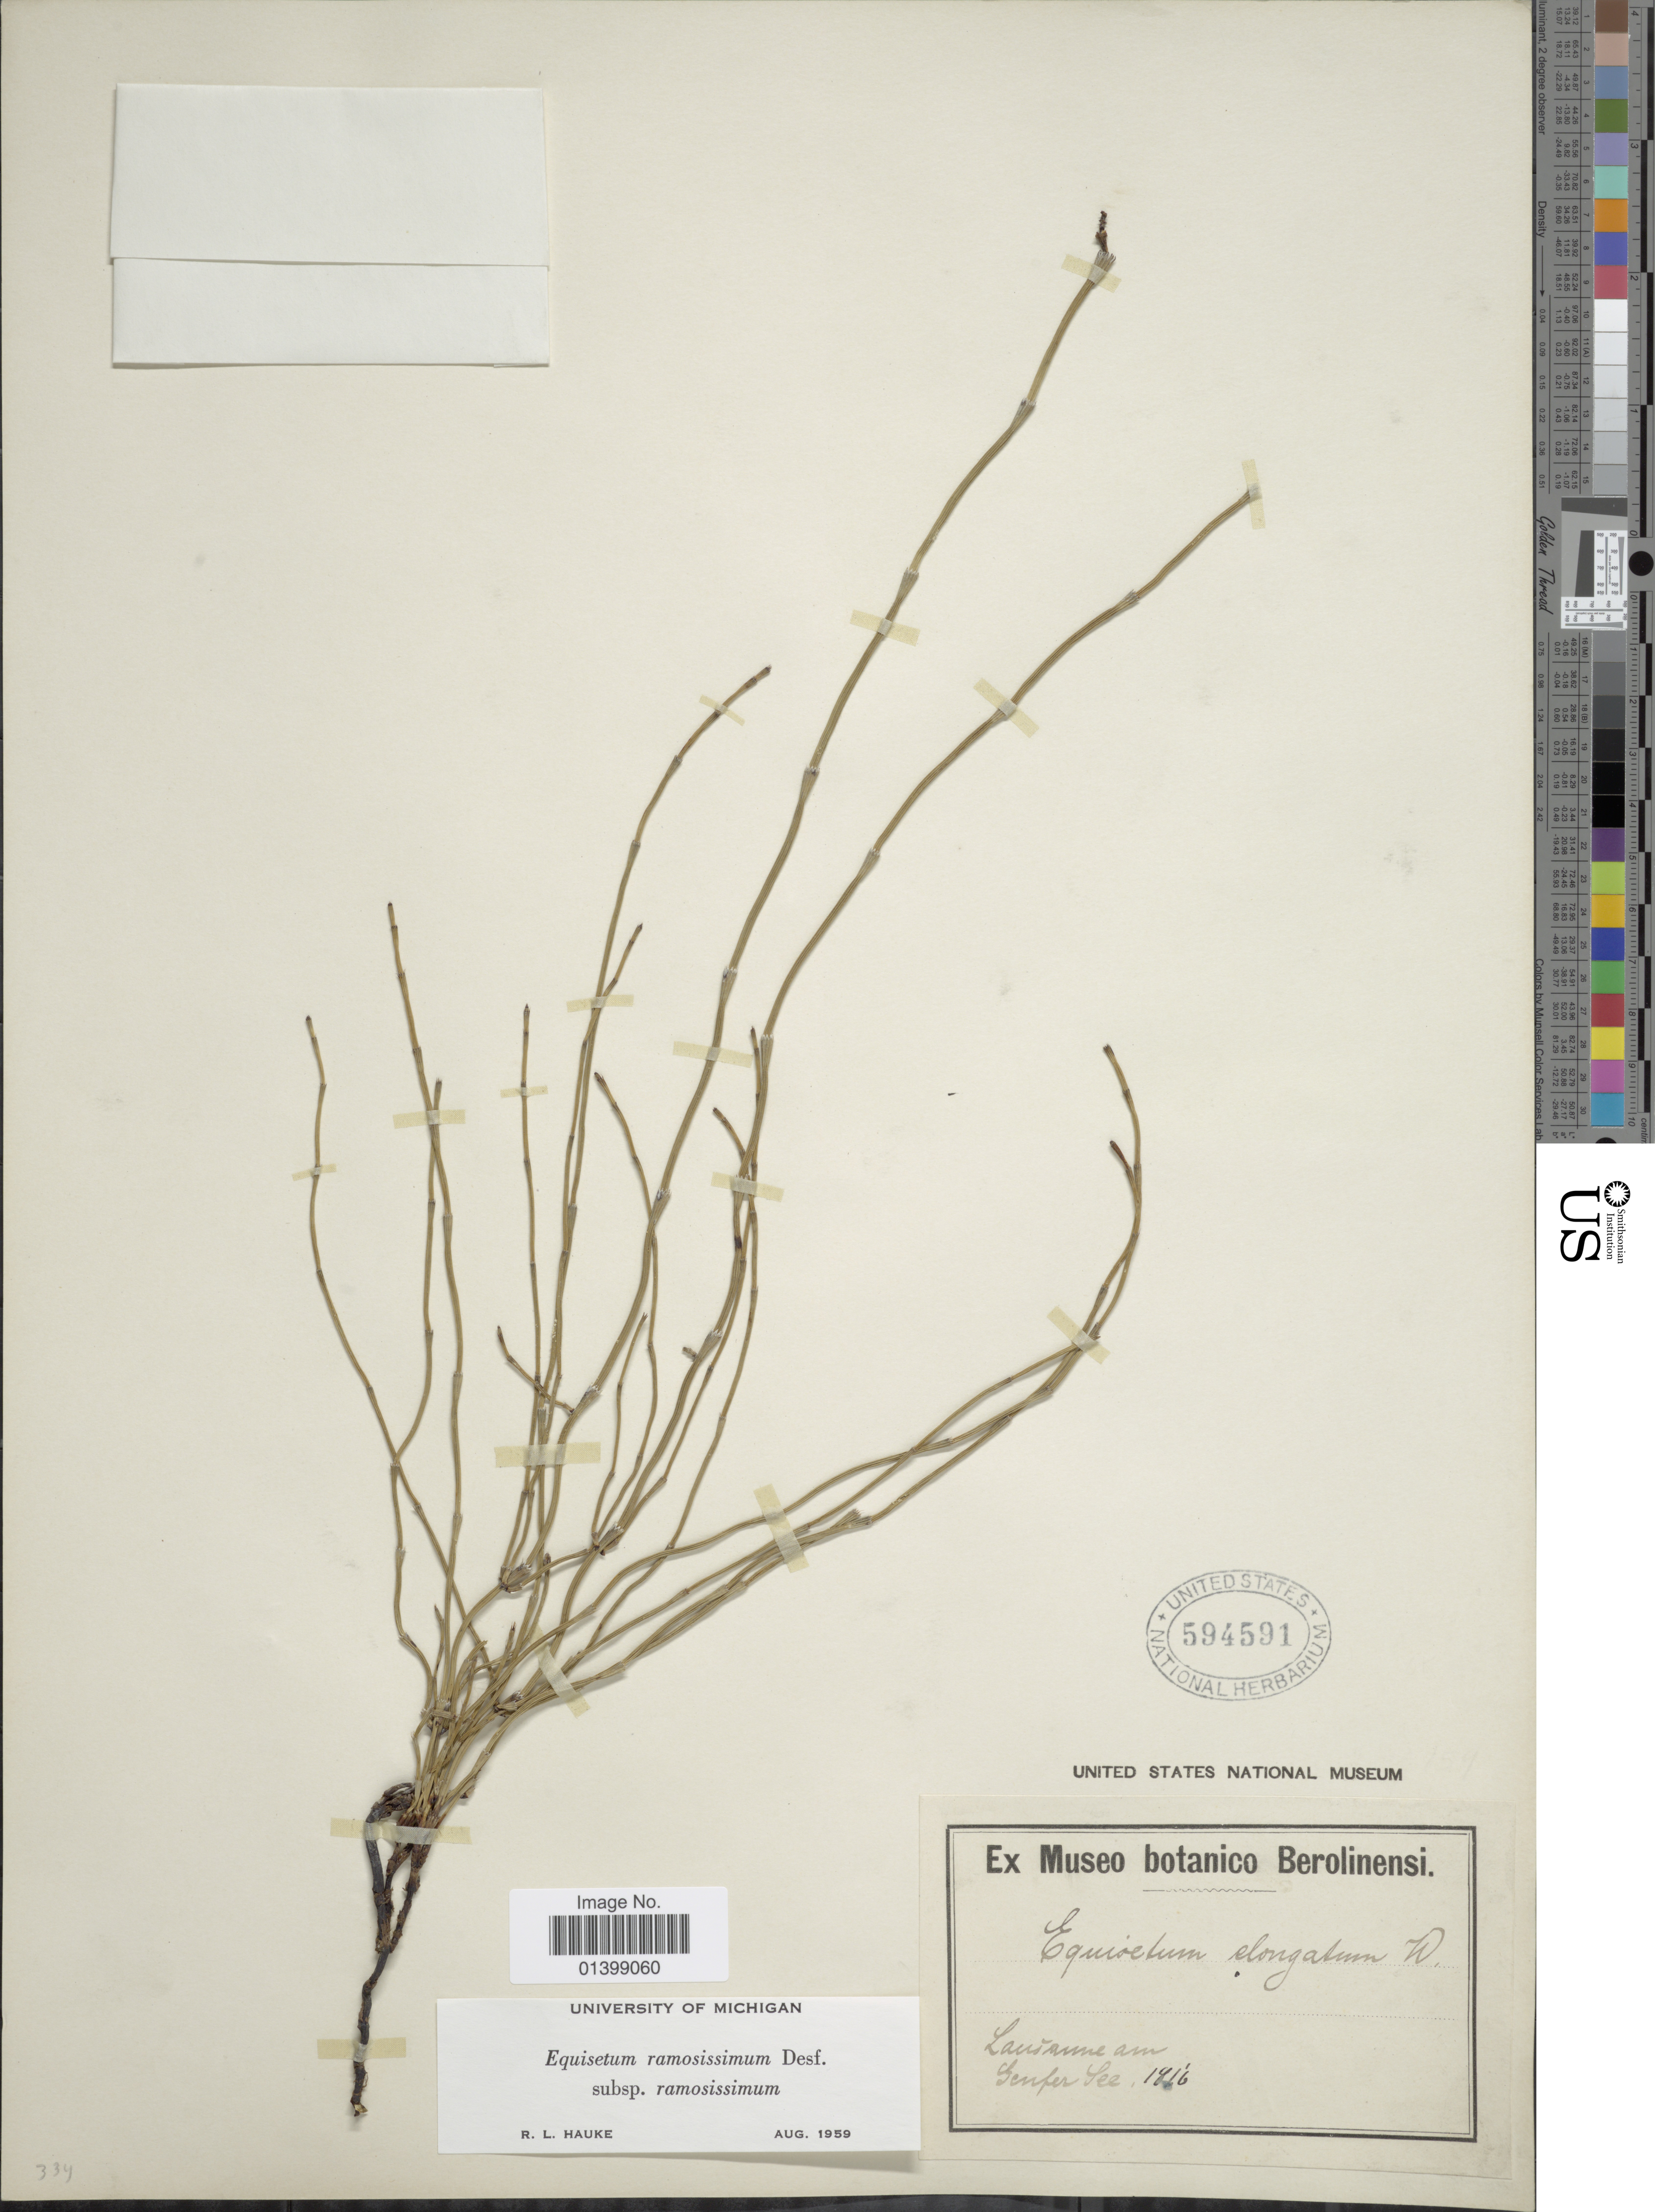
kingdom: Plantae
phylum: Tracheophyta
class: Polypodiopsida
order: Equisetales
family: Equisetaceae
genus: Equisetum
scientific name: Equisetum ramosissimum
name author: Desf.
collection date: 1916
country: Switzerland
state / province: Vaud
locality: Lausanne am Genfer See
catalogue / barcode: US 594591